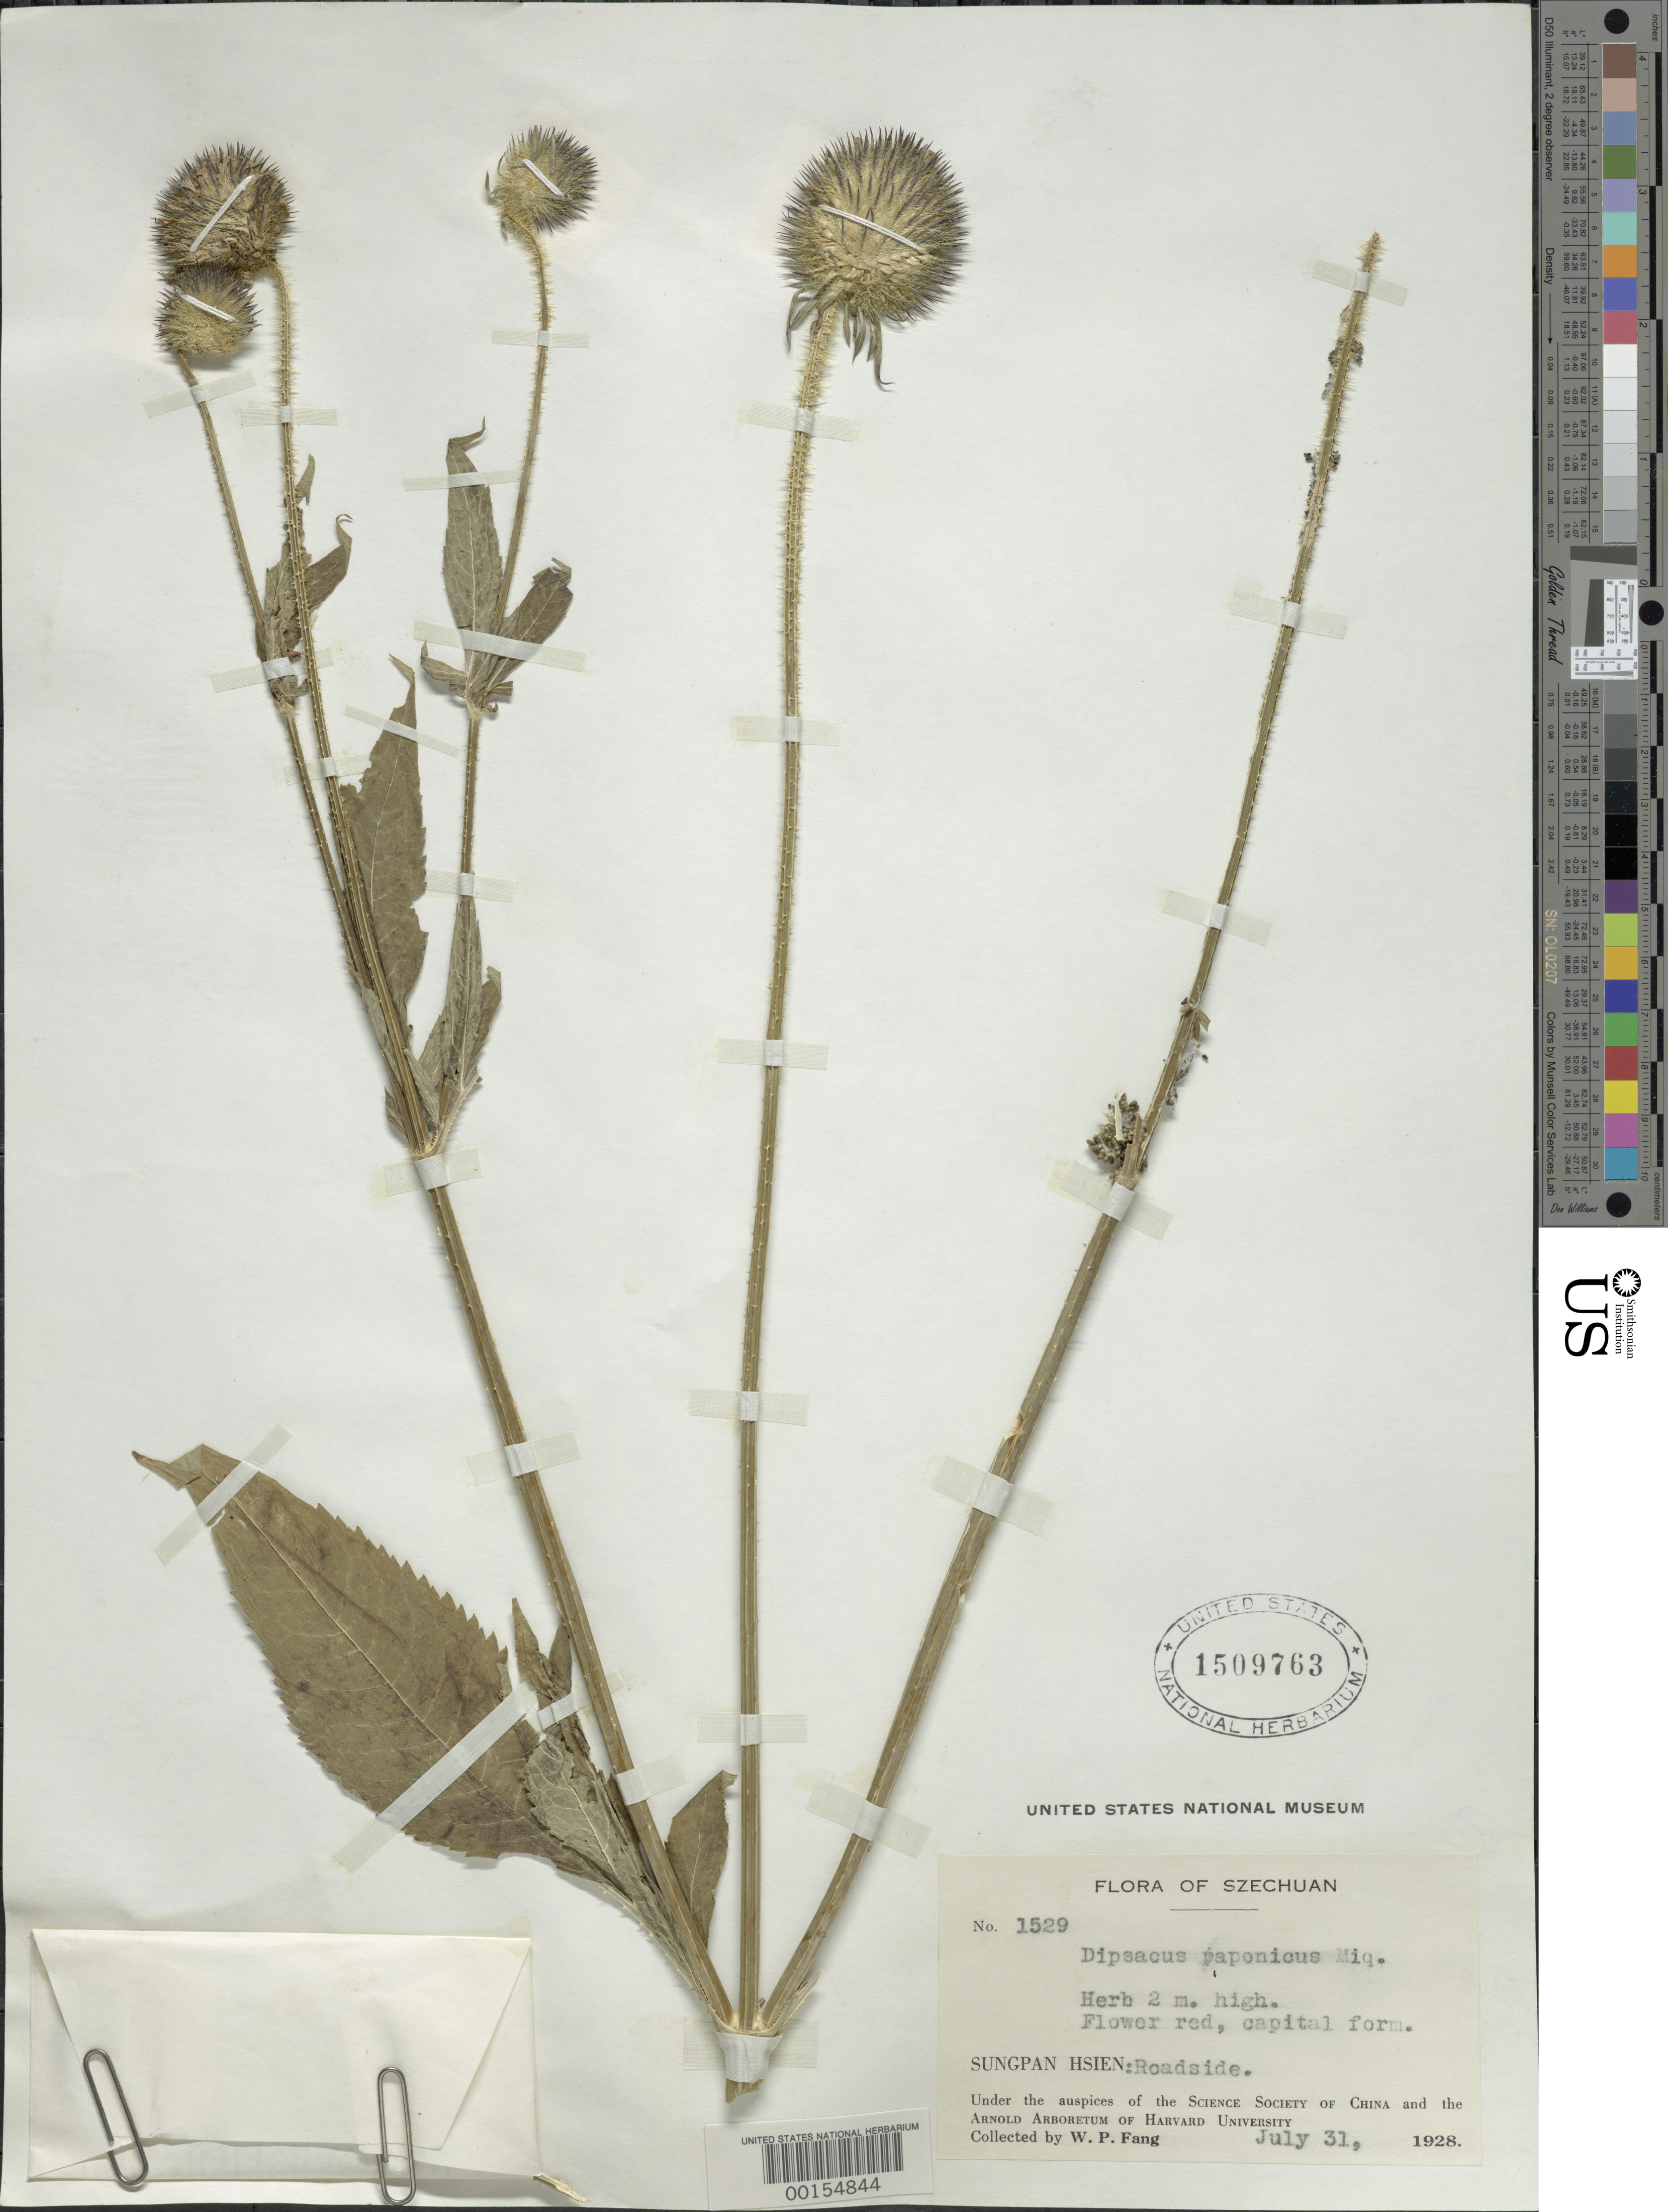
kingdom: Plantae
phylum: Tracheophyta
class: Magnoliopsida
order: Dipsacales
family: Caprifoliaceae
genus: Dipsacus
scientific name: Dipsacus japonicus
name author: Miq.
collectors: W. P. Fang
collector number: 1529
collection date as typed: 31 Jul 1928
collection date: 1928-07-31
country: China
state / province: Sichuan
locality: Sungpan hsien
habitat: Roadside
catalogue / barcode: US 1509763